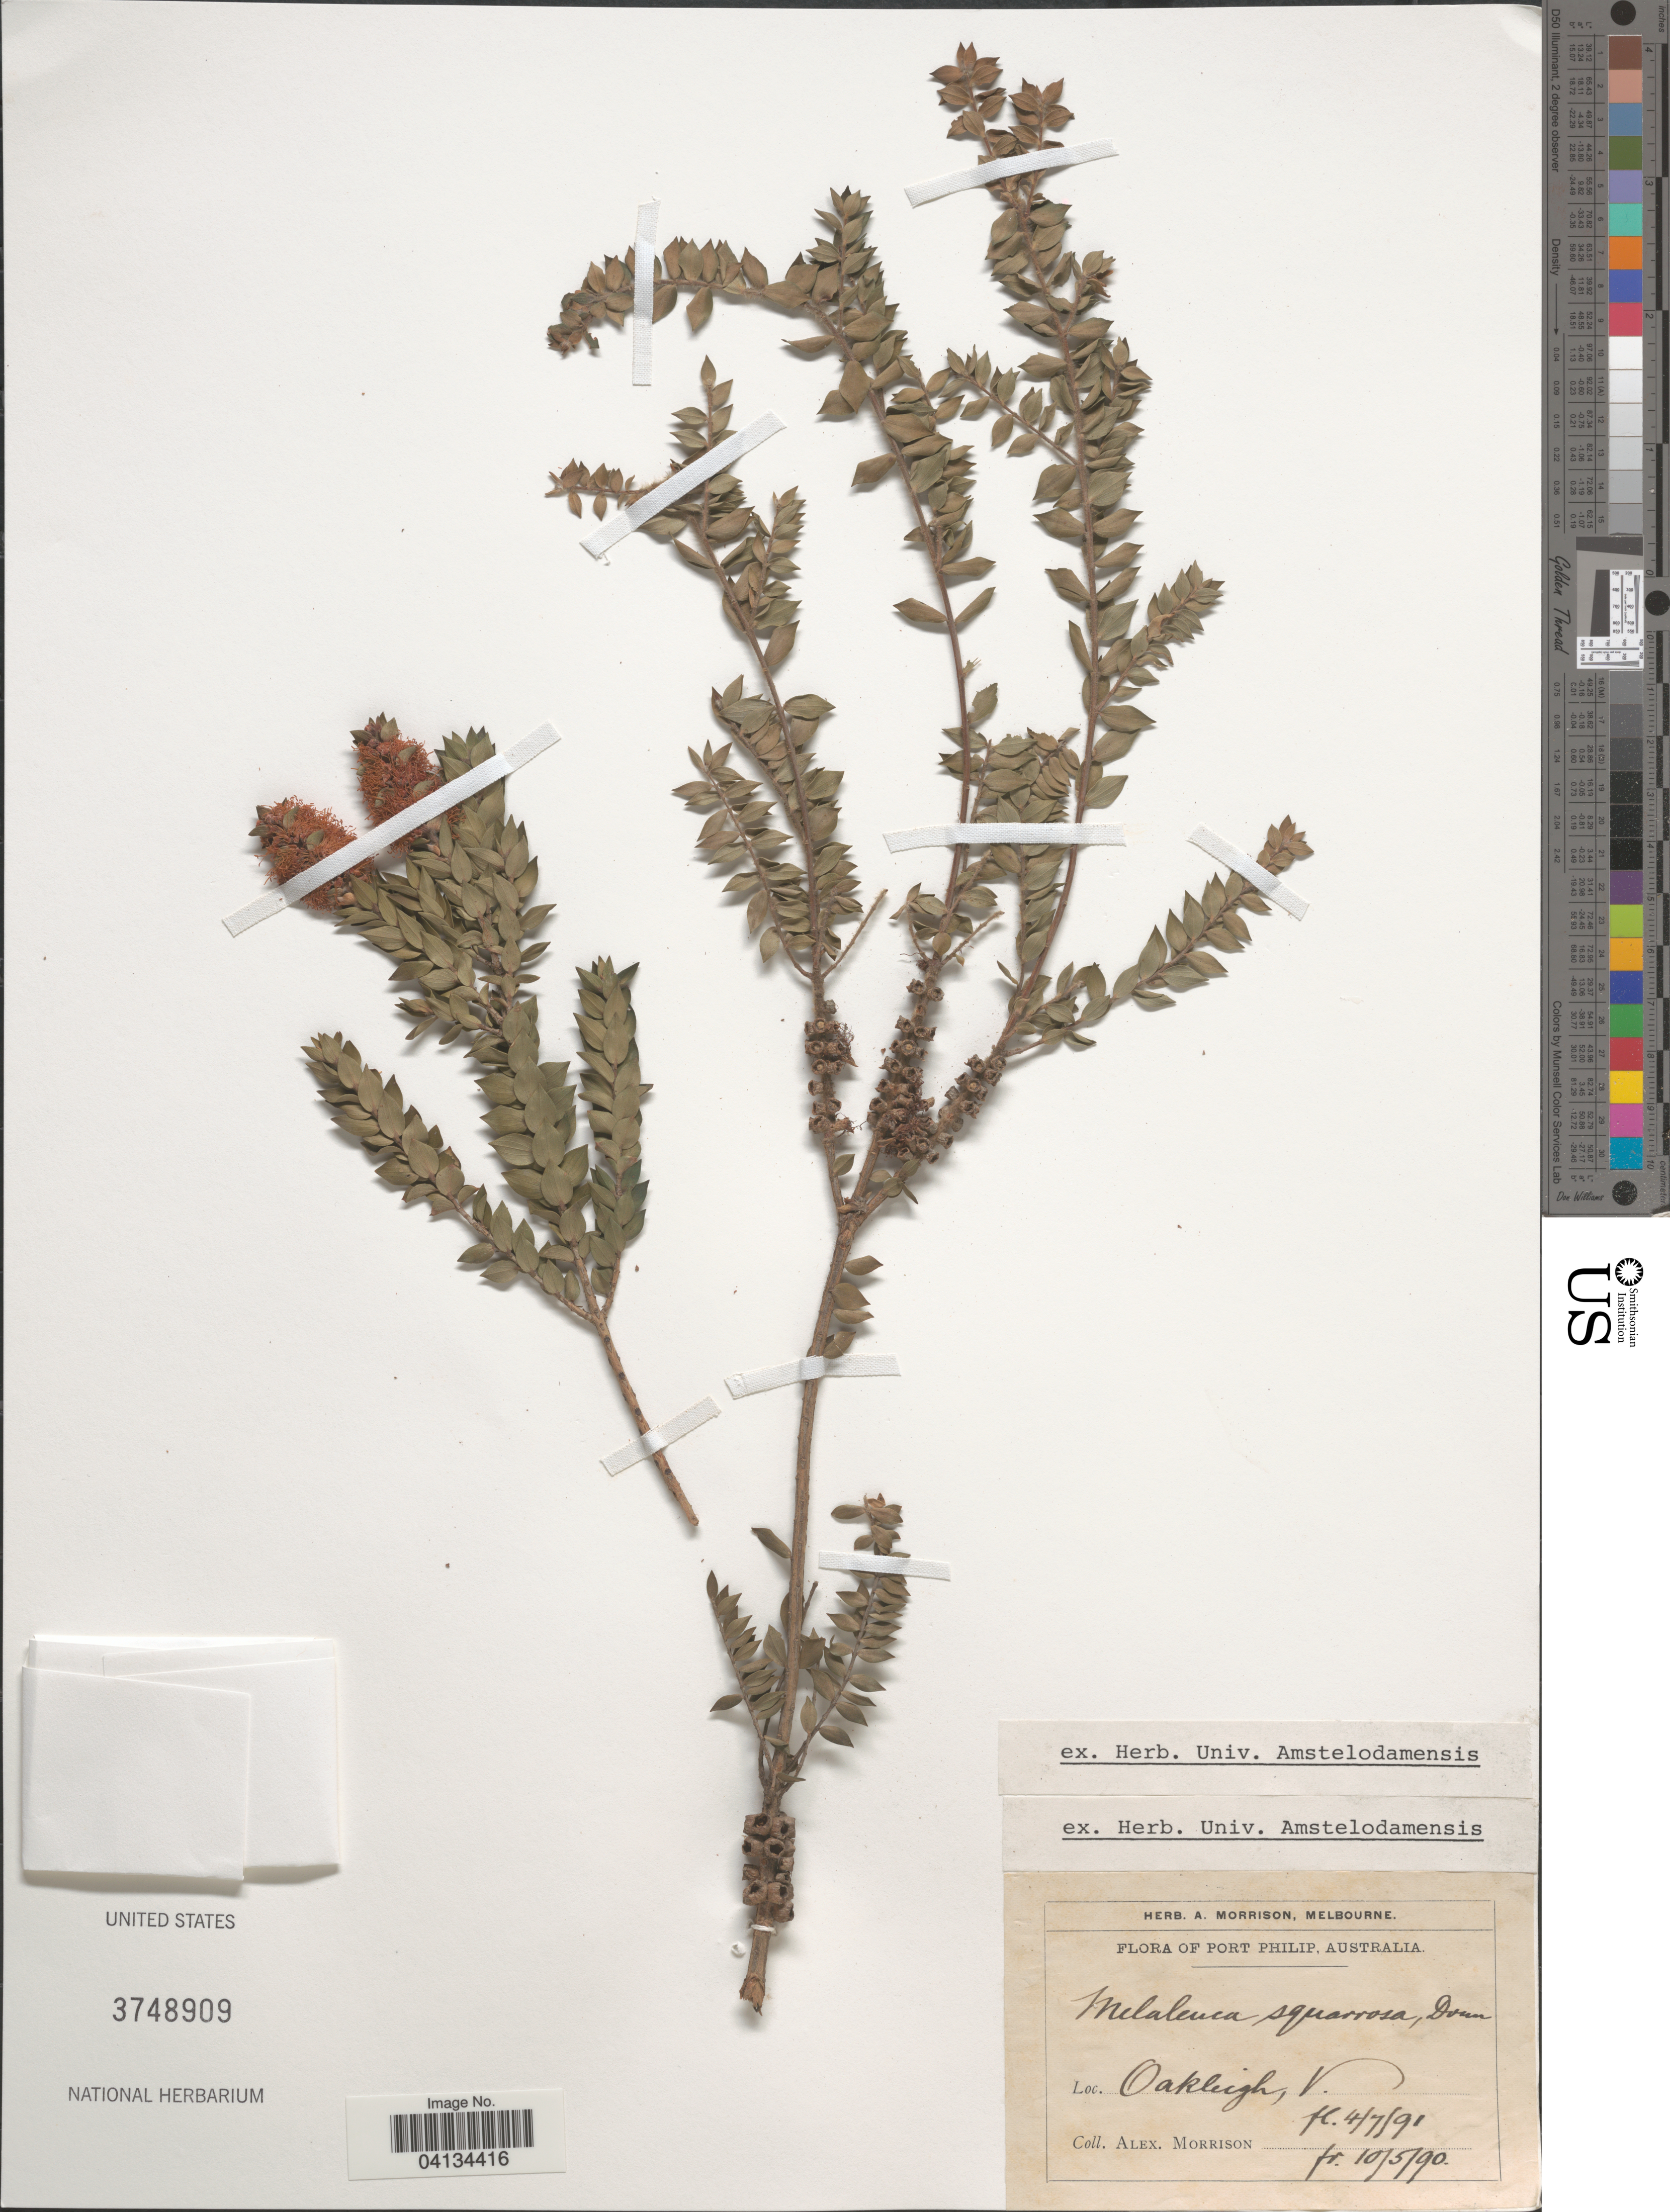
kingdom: Plantae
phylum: Tracheophyta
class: Magnoliopsida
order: Myrtales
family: Myrtaceae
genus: Melaleuca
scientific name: Melaleuca squarrosa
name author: Sm.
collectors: A. Morrison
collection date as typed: Transcribed d/m/y: 10/5/90 to 4/7/91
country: Australia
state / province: Victoria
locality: Port Philip. Oakleigh, V.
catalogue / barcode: US 3748909